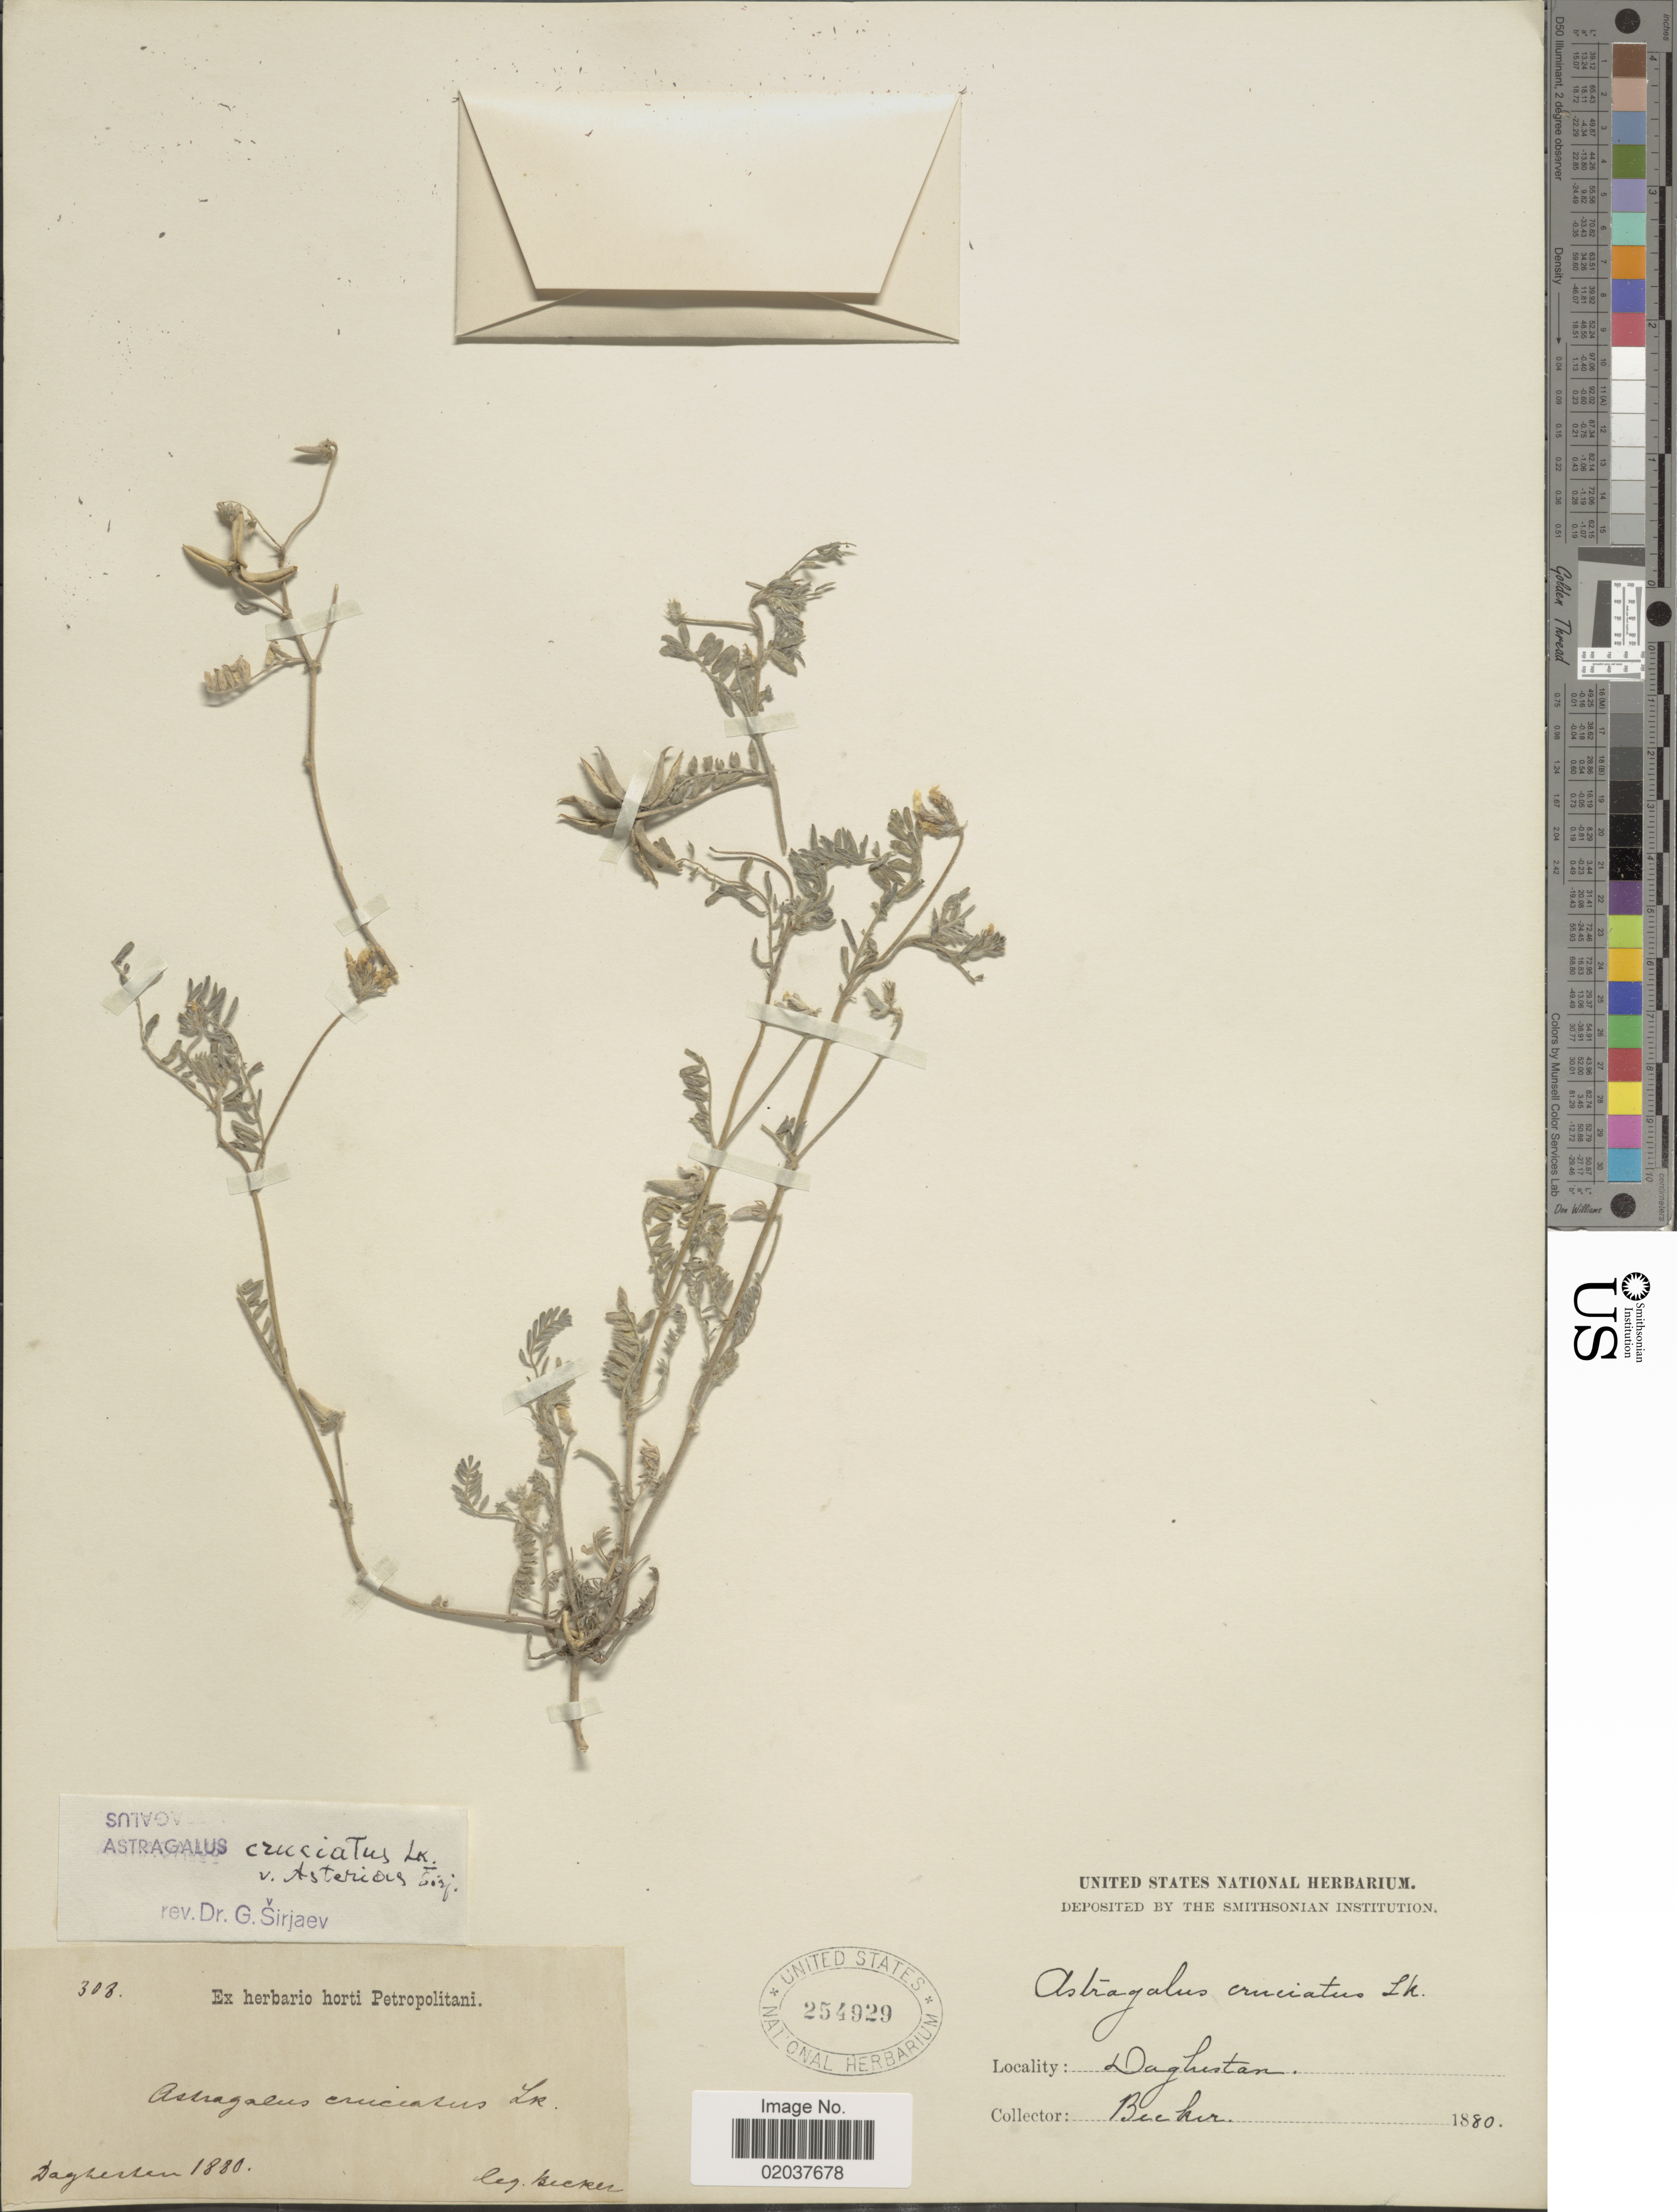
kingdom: Plantae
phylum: Tracheophyta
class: Magnoliopsida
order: Fabales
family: Fabaceae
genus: Astragalus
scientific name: Astragalus asterias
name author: Steven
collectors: -. Becker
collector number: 308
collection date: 1880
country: Russian Federation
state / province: Dagestan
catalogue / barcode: US 254929